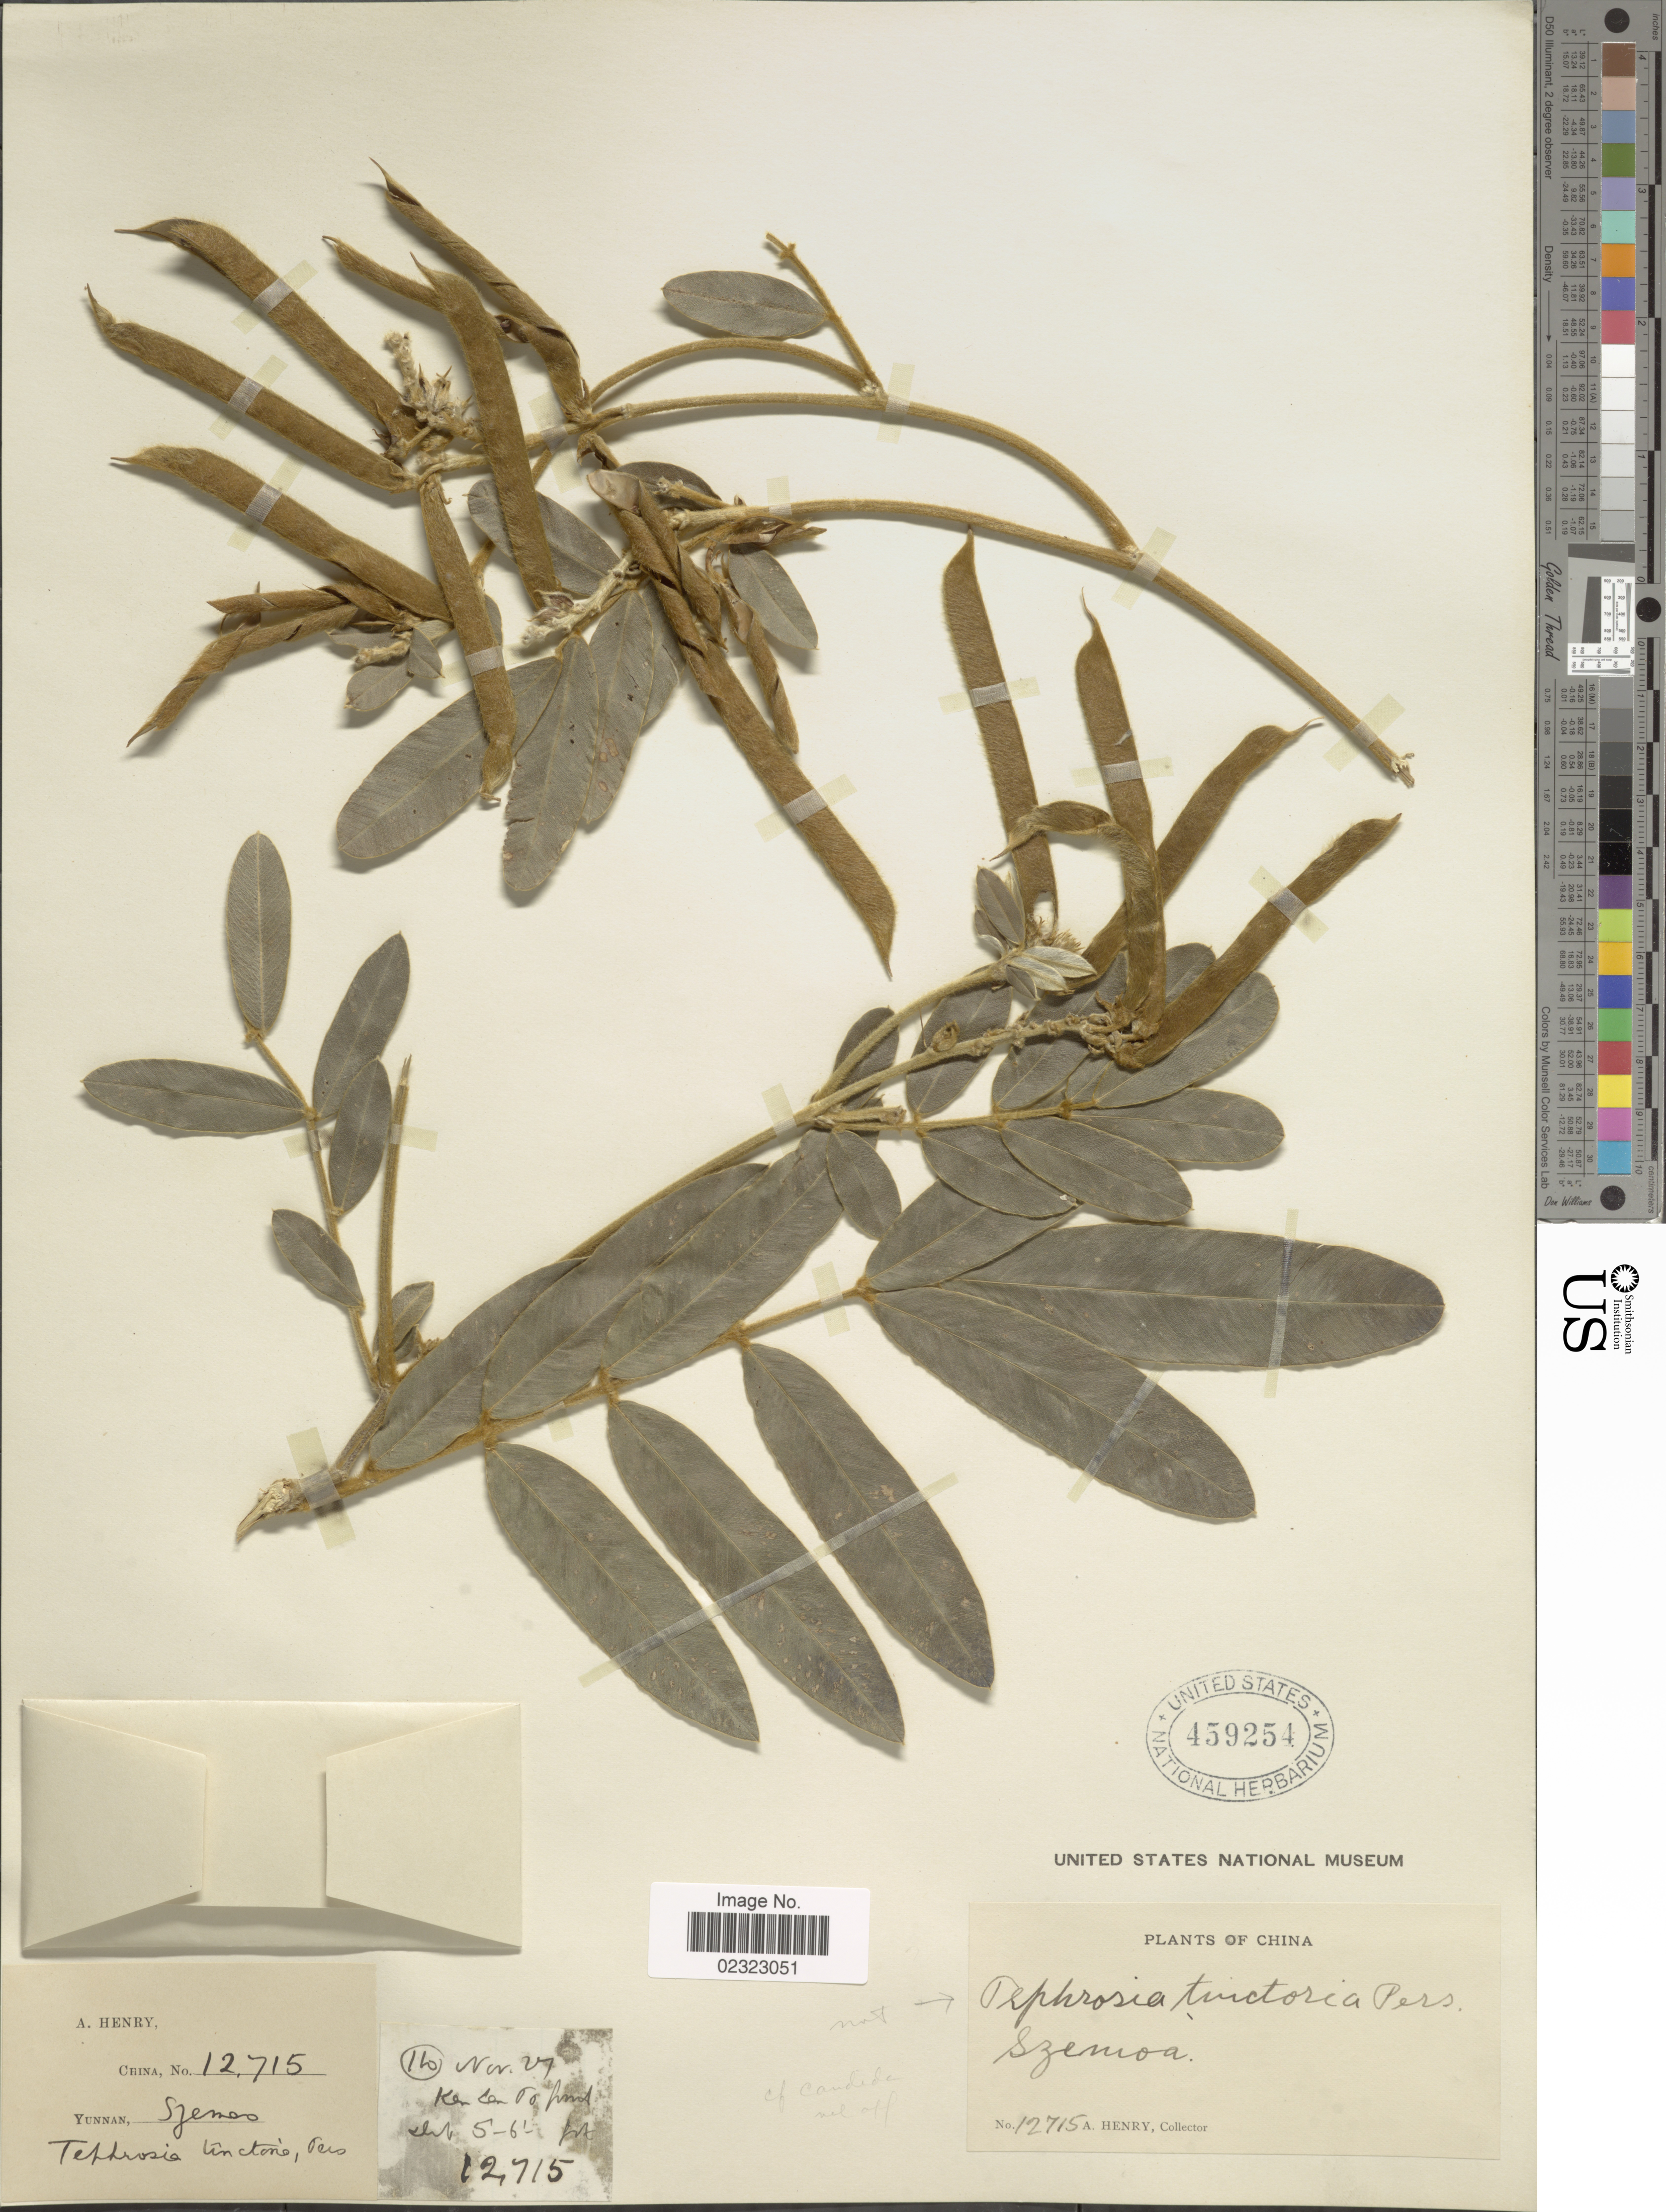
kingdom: Plantae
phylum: Tracheophyta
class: Magnoliopsida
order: Fabales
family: Fabaceae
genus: Tephrosia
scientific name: Tephrosia candida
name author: DC.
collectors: A. Henry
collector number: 12715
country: China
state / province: Yunnan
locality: Szemao. Ken Len Po forest. Ho.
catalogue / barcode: US 459254